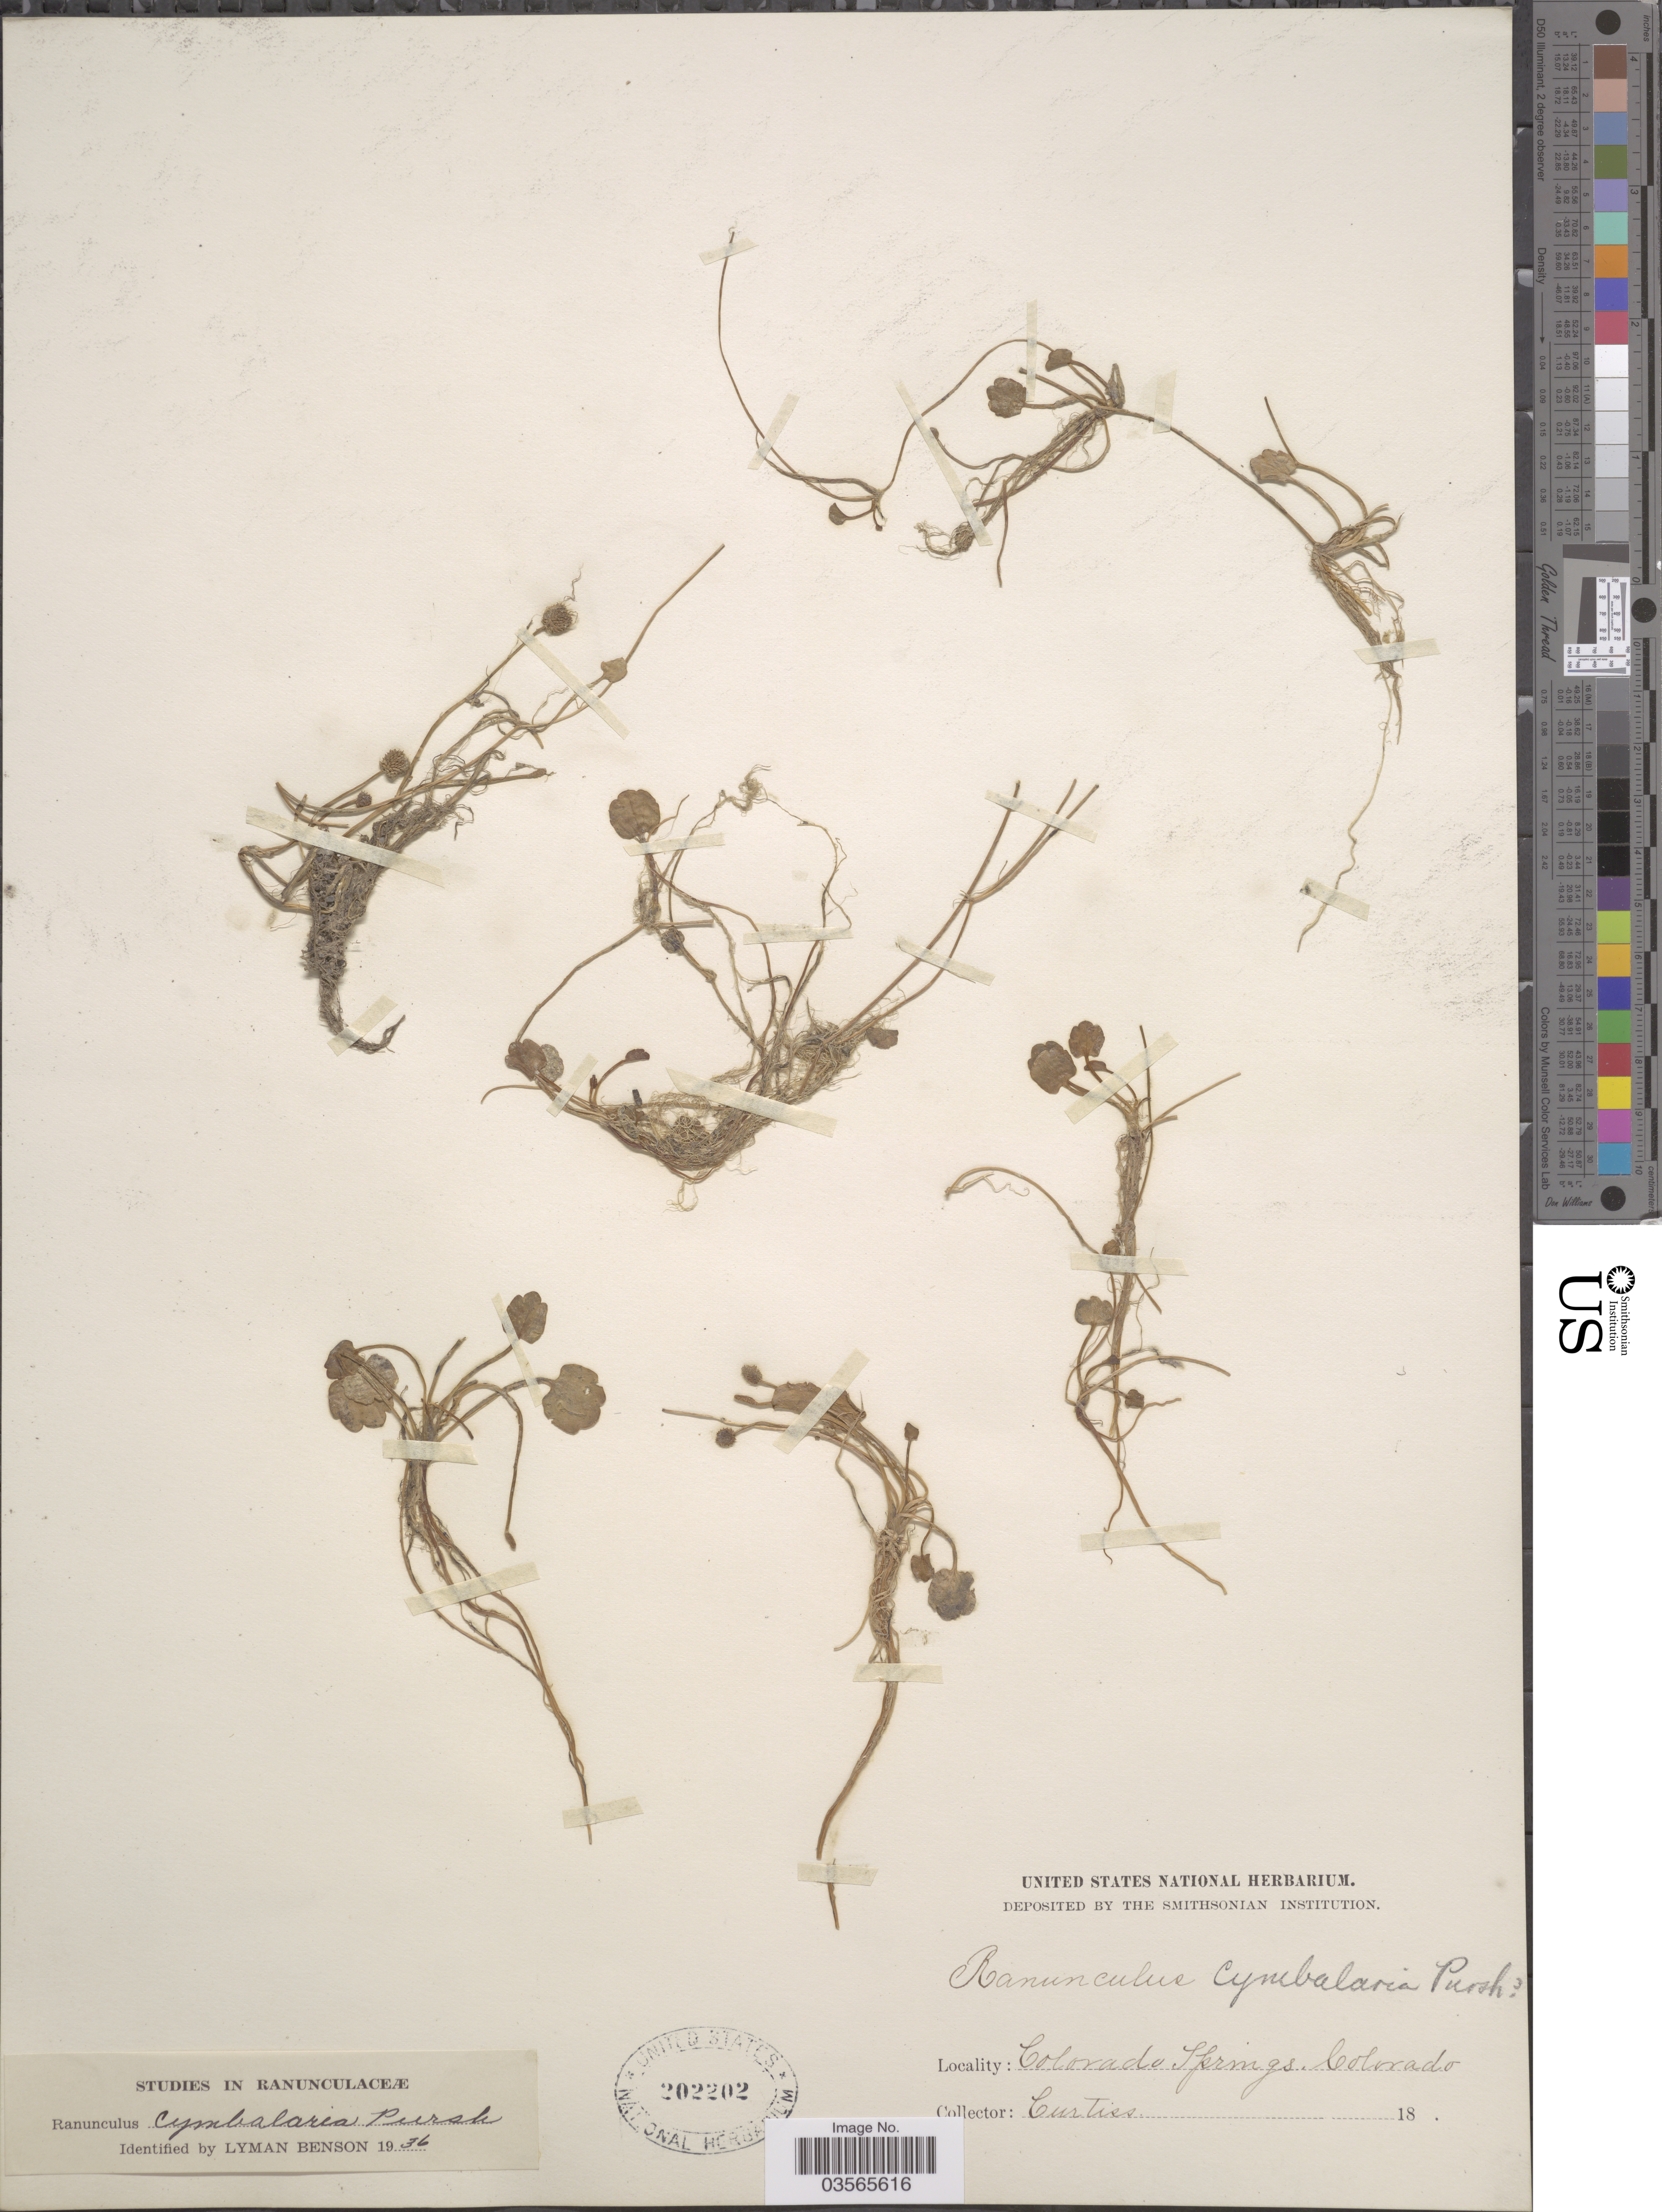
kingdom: Plantae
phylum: Tracheophyta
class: Magnoliopsida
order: Ranunculales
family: Ranunculaceae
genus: Halerpestes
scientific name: Halerpestes cymbalaria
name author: (Pursh) Greene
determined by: Strong, M. T., (US), Smithsonian Institution - National Museum of Natural History (UNITED STATES)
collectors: -. Curtiss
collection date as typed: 18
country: United States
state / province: Colorado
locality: Colorado Springs.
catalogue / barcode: US 202202